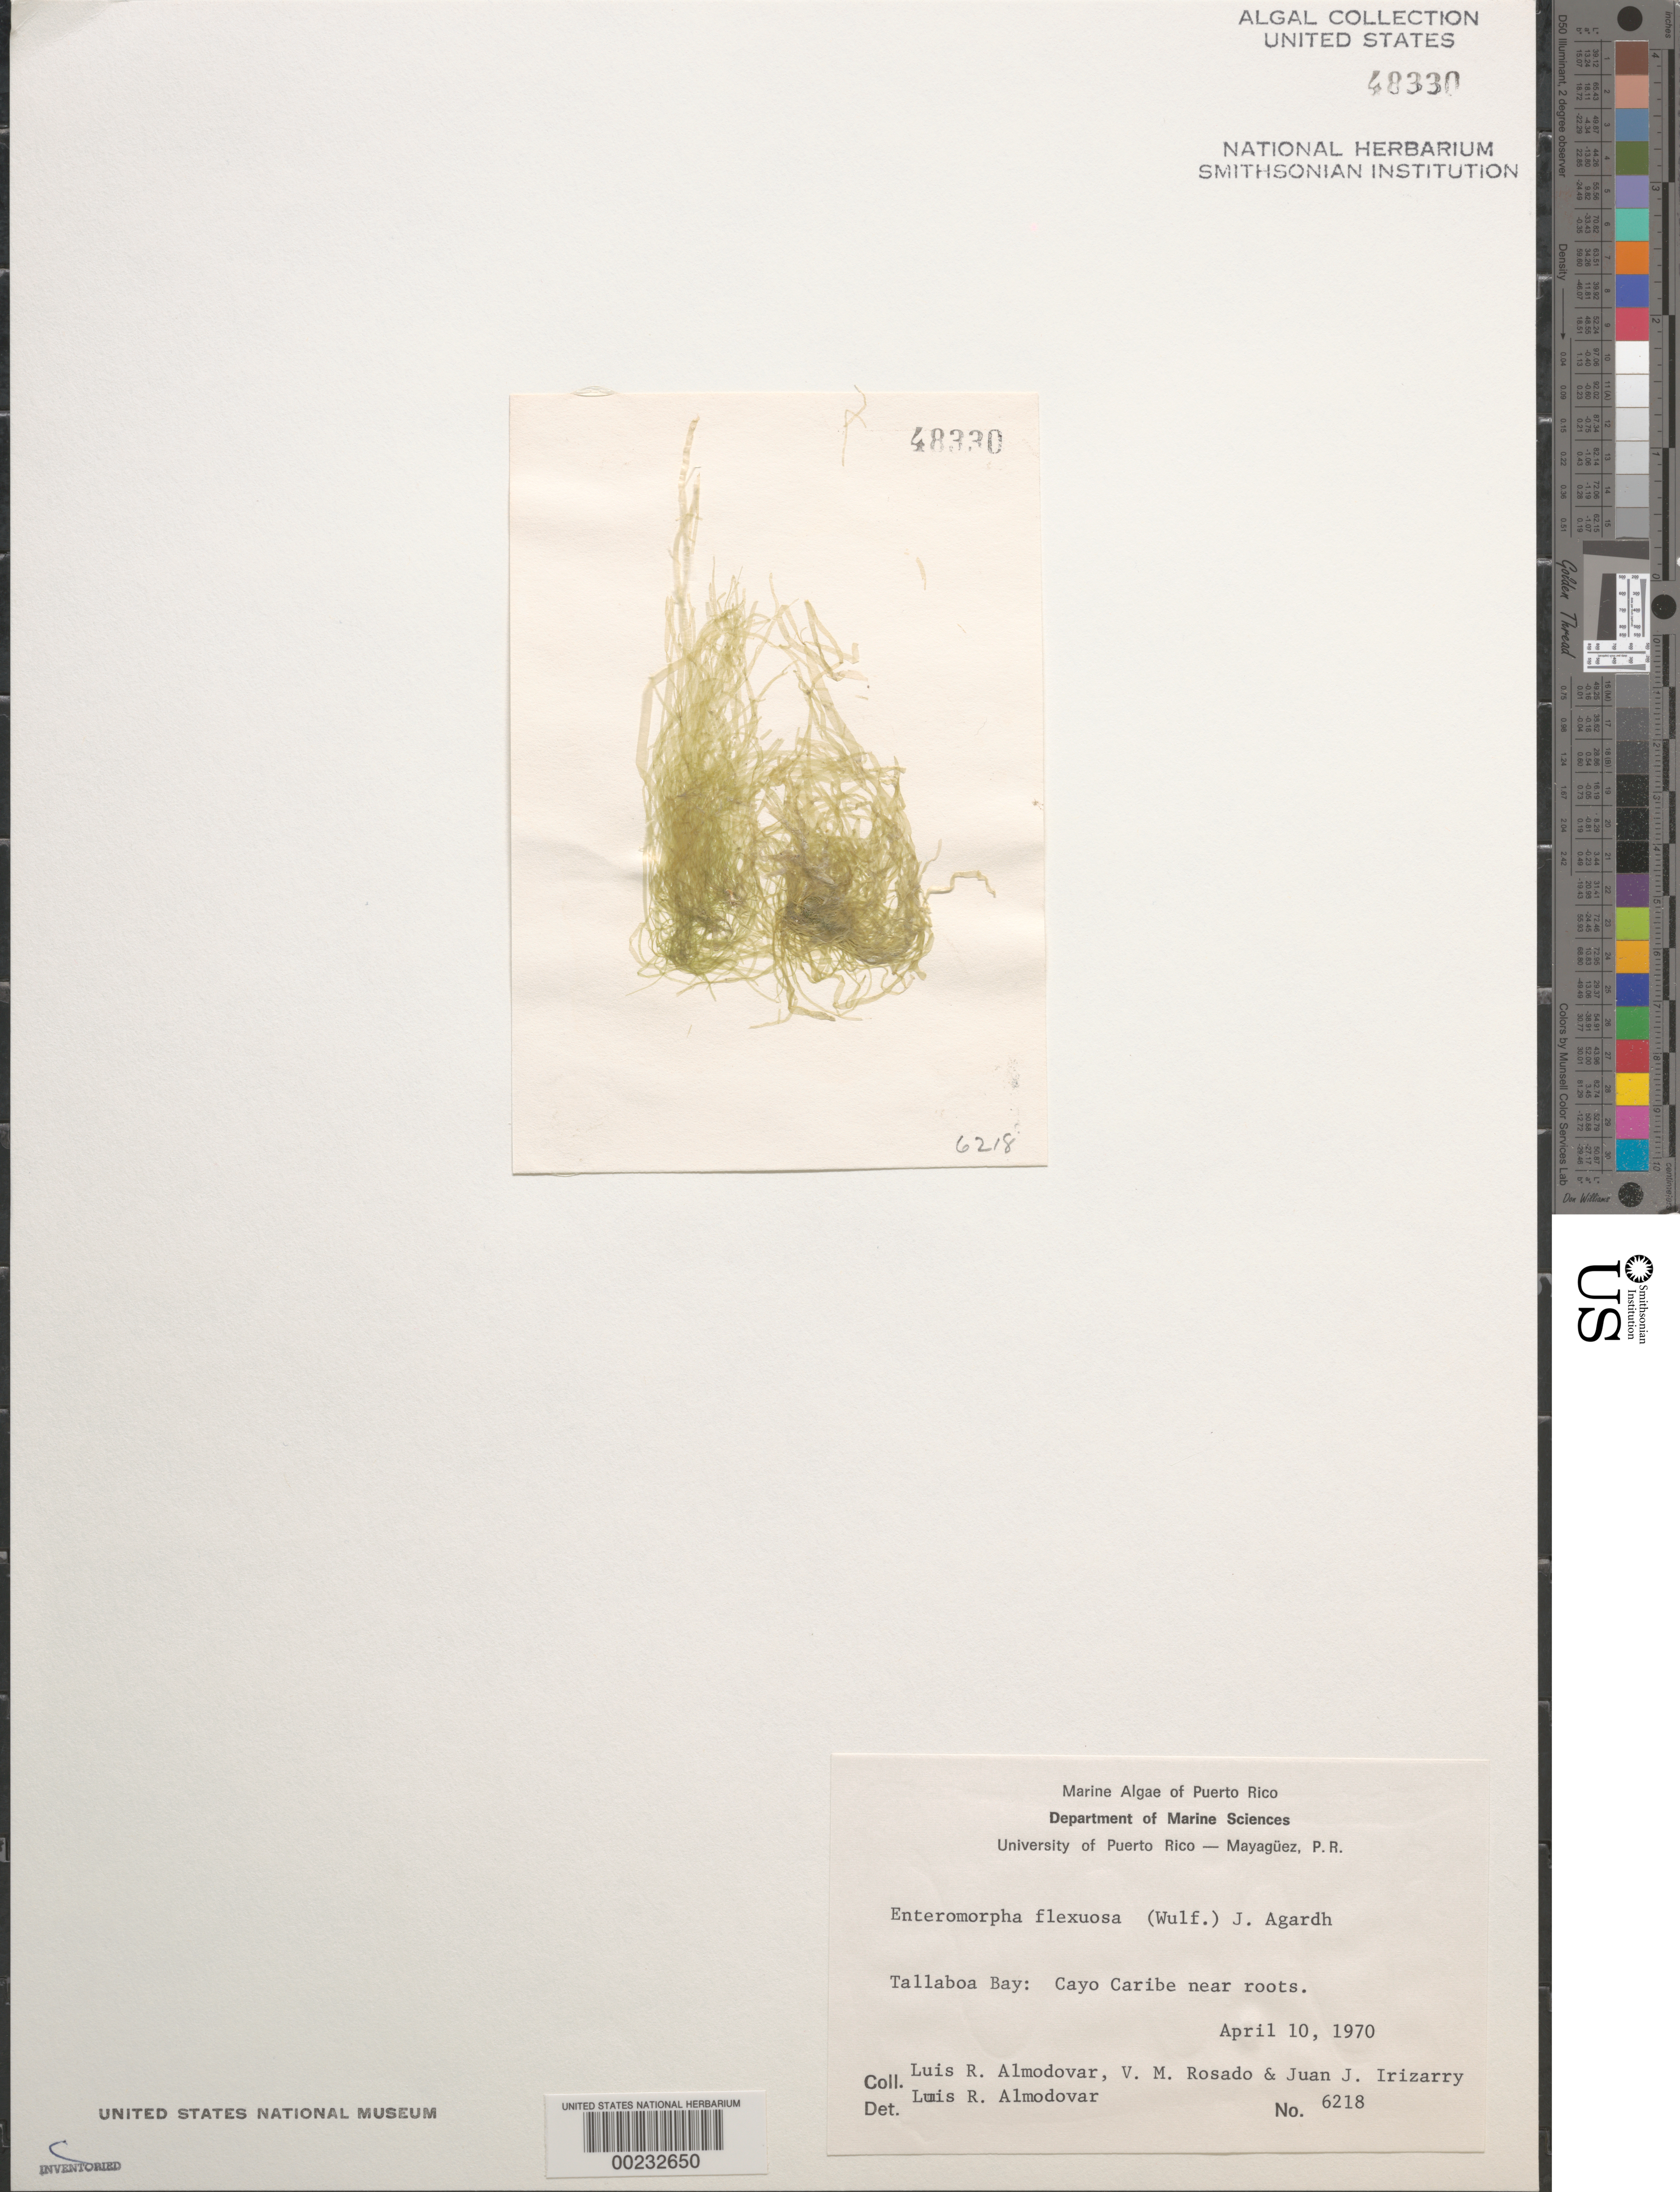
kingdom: Plantae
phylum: Chlorophyta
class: Ulvophyceae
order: Ulvales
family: Ulvaceae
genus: Ulva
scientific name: Ulva flexuosa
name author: Wulfen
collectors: L. Almodovar, V. Rosado & J. Irizarry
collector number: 6218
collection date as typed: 10 Apr 1970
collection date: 1970-04-10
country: Puerto Rico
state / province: Penuelas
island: Cayo Caribe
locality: Tallaboa Bay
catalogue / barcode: US 48330